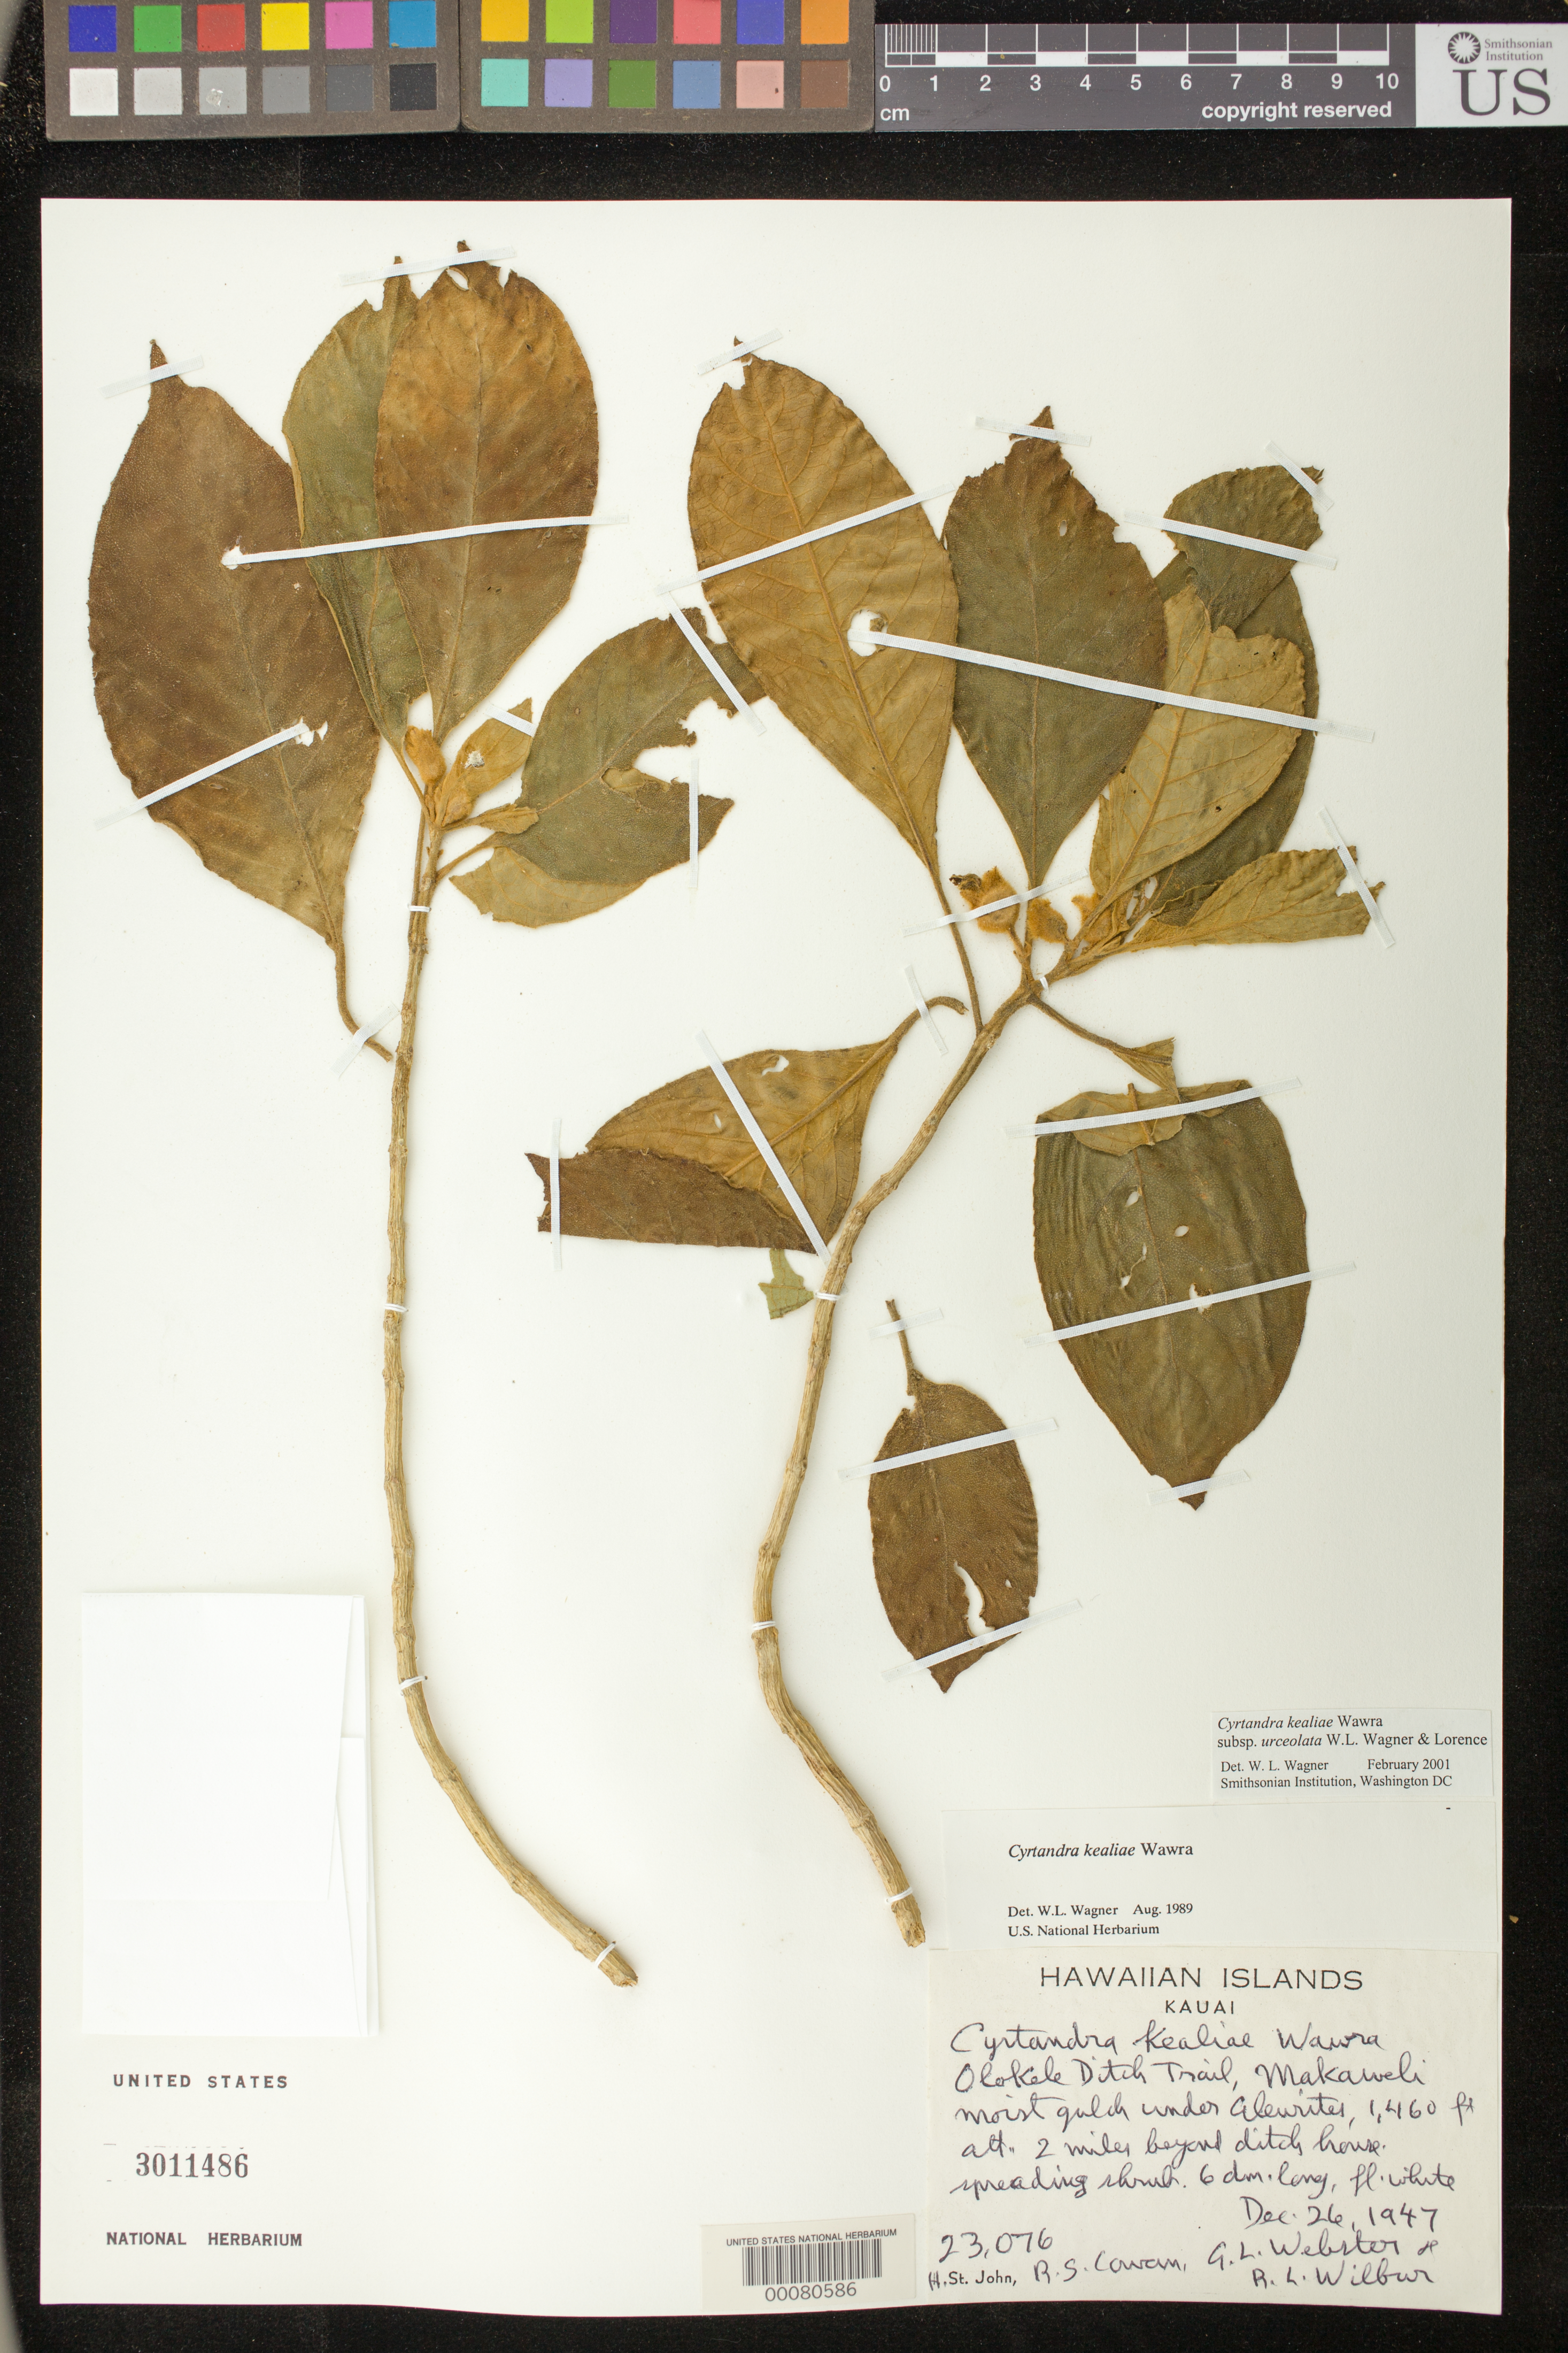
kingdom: Plantae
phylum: Tracheophyta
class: Magnoliopsida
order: Lamiales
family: Gesneriaceae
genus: Cyrtandra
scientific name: Cyrtandra kealiae subsp. urceolata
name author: W.L. Wagner & Lorence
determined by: Wagner, W. L., (BOT), Smithsonian Institution - National Museum of Natural History (UNITED STATES)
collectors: H. St. John & et al.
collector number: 23076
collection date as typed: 26 Dec 1947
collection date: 1947-12-26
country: United States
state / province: Hawaii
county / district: Kauai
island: Kaua'i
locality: Olokele ditch trail, Makaweli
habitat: Moist gulch under aleurites, 2 miles beyond ditch house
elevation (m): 445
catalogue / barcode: US 3011486